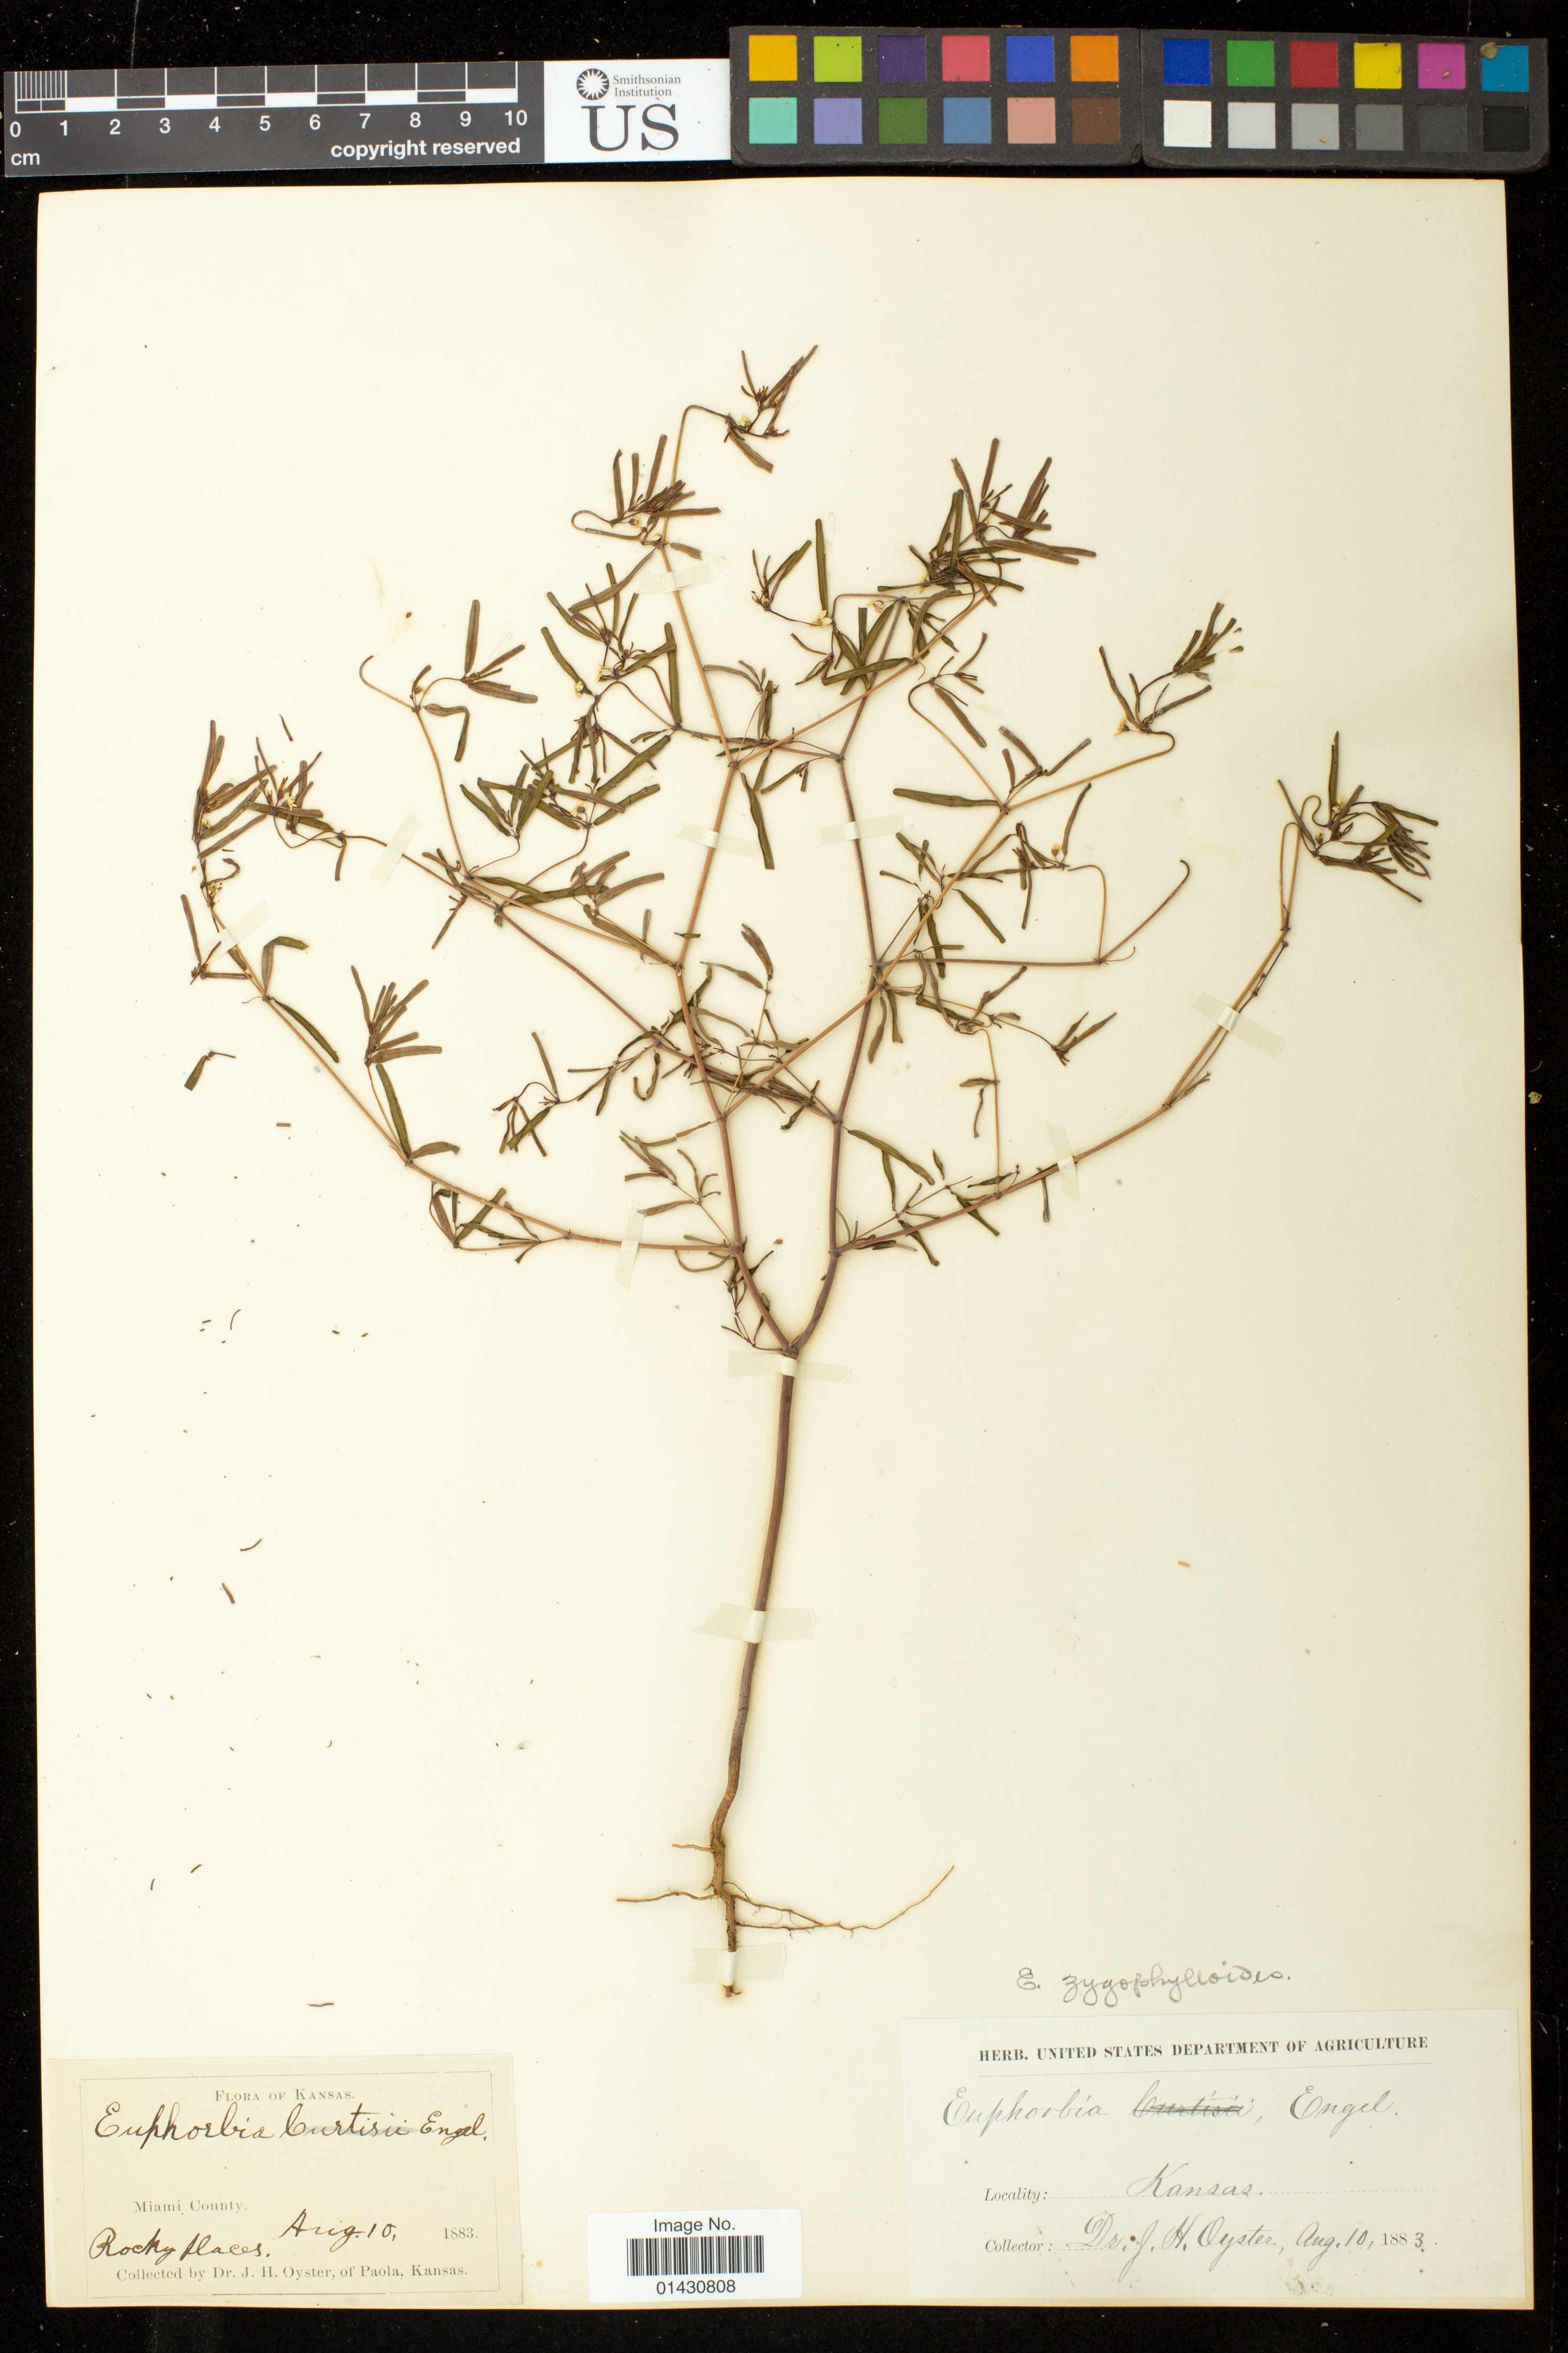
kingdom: Plantae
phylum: Tracheophyta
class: Magnoliopsida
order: Malpighiales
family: Euphorbiaceae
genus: Euphorbia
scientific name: Euphorbia missurica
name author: Raf.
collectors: J. H. Oyster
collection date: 1883-08-10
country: United States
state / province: Kansas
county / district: Miami